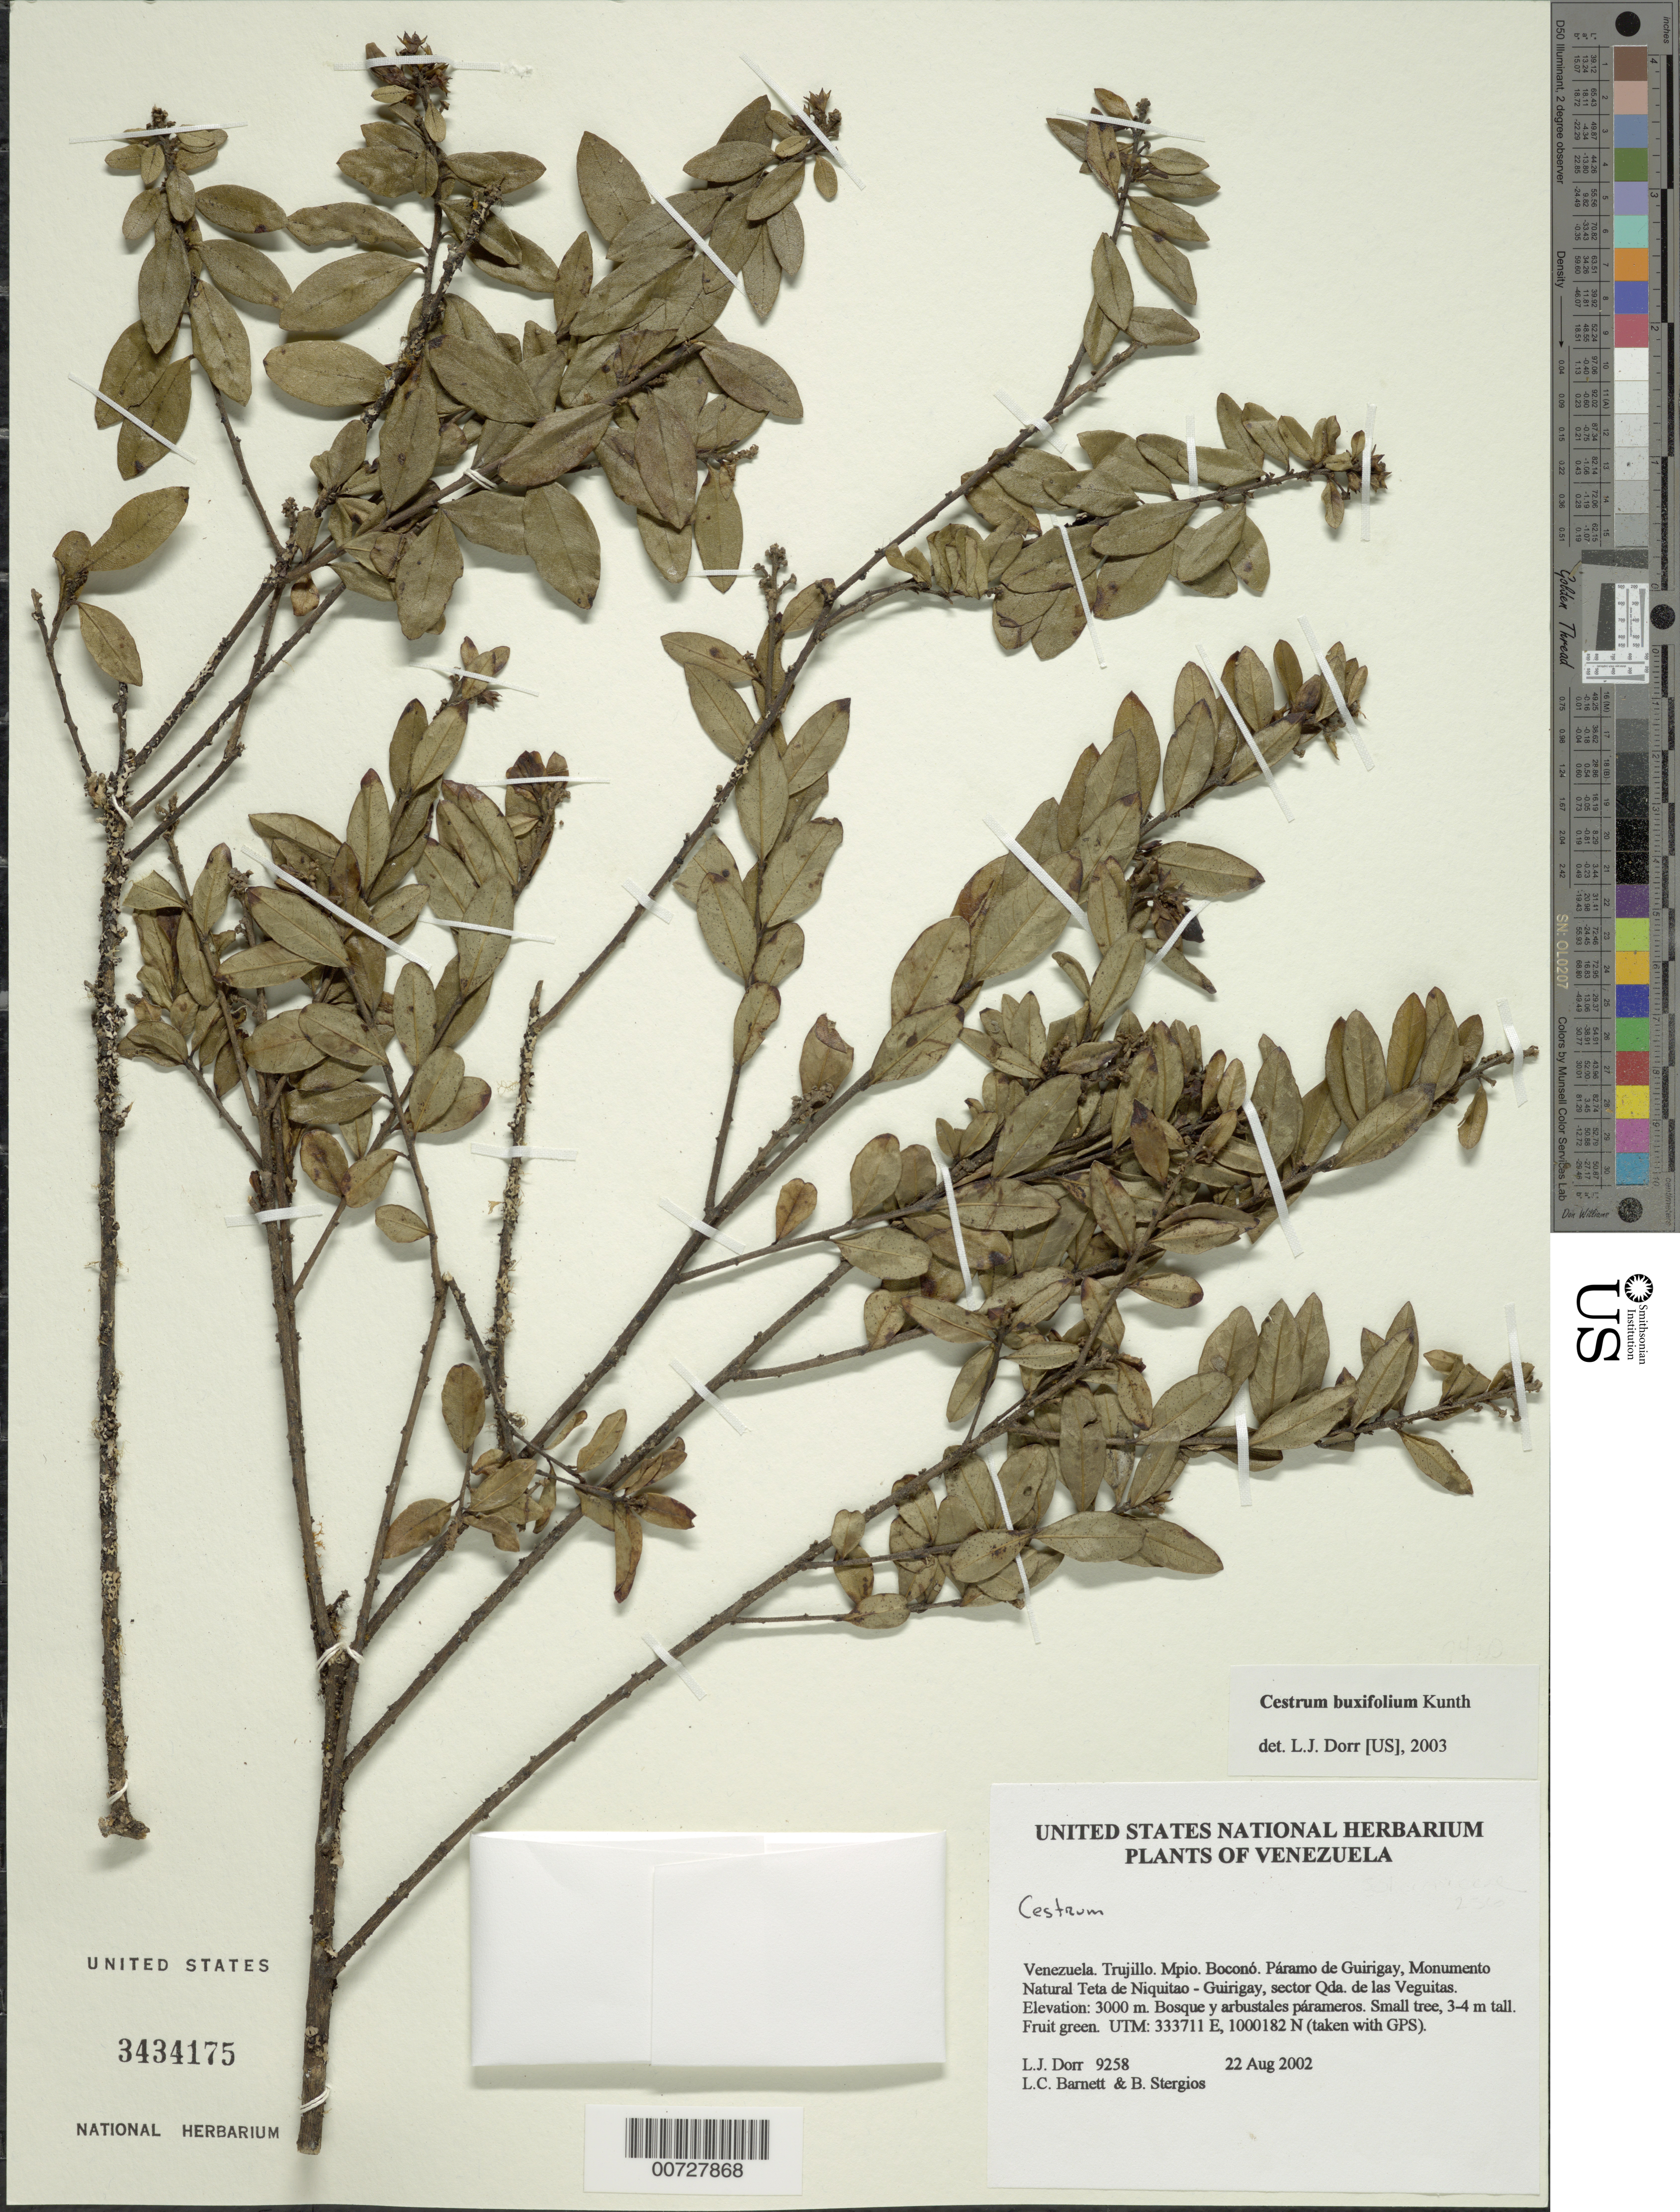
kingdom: Plantae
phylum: Tracheophyta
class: Magnoliopsida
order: Solanales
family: Solanaceae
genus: Cestrum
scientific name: Cestrum buxifolium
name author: Kunth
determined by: Dorr, L. J., (BOT), Smithsonian Institution - National Museum of Natural History (UNITED STATES)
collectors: L. J. Dorr, L. C. Barnett & B. G. Stergios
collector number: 9258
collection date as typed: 22 Aug 2002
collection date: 2002-08-22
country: Venezuela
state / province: Trujillo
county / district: Boconó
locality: Páramo de Guirigay, Monumento Natural Teta de Niquitao - Guirigay, sector Las Veguitas.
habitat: Bosque y arbustales párameros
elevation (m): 3000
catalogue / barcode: US 3434175